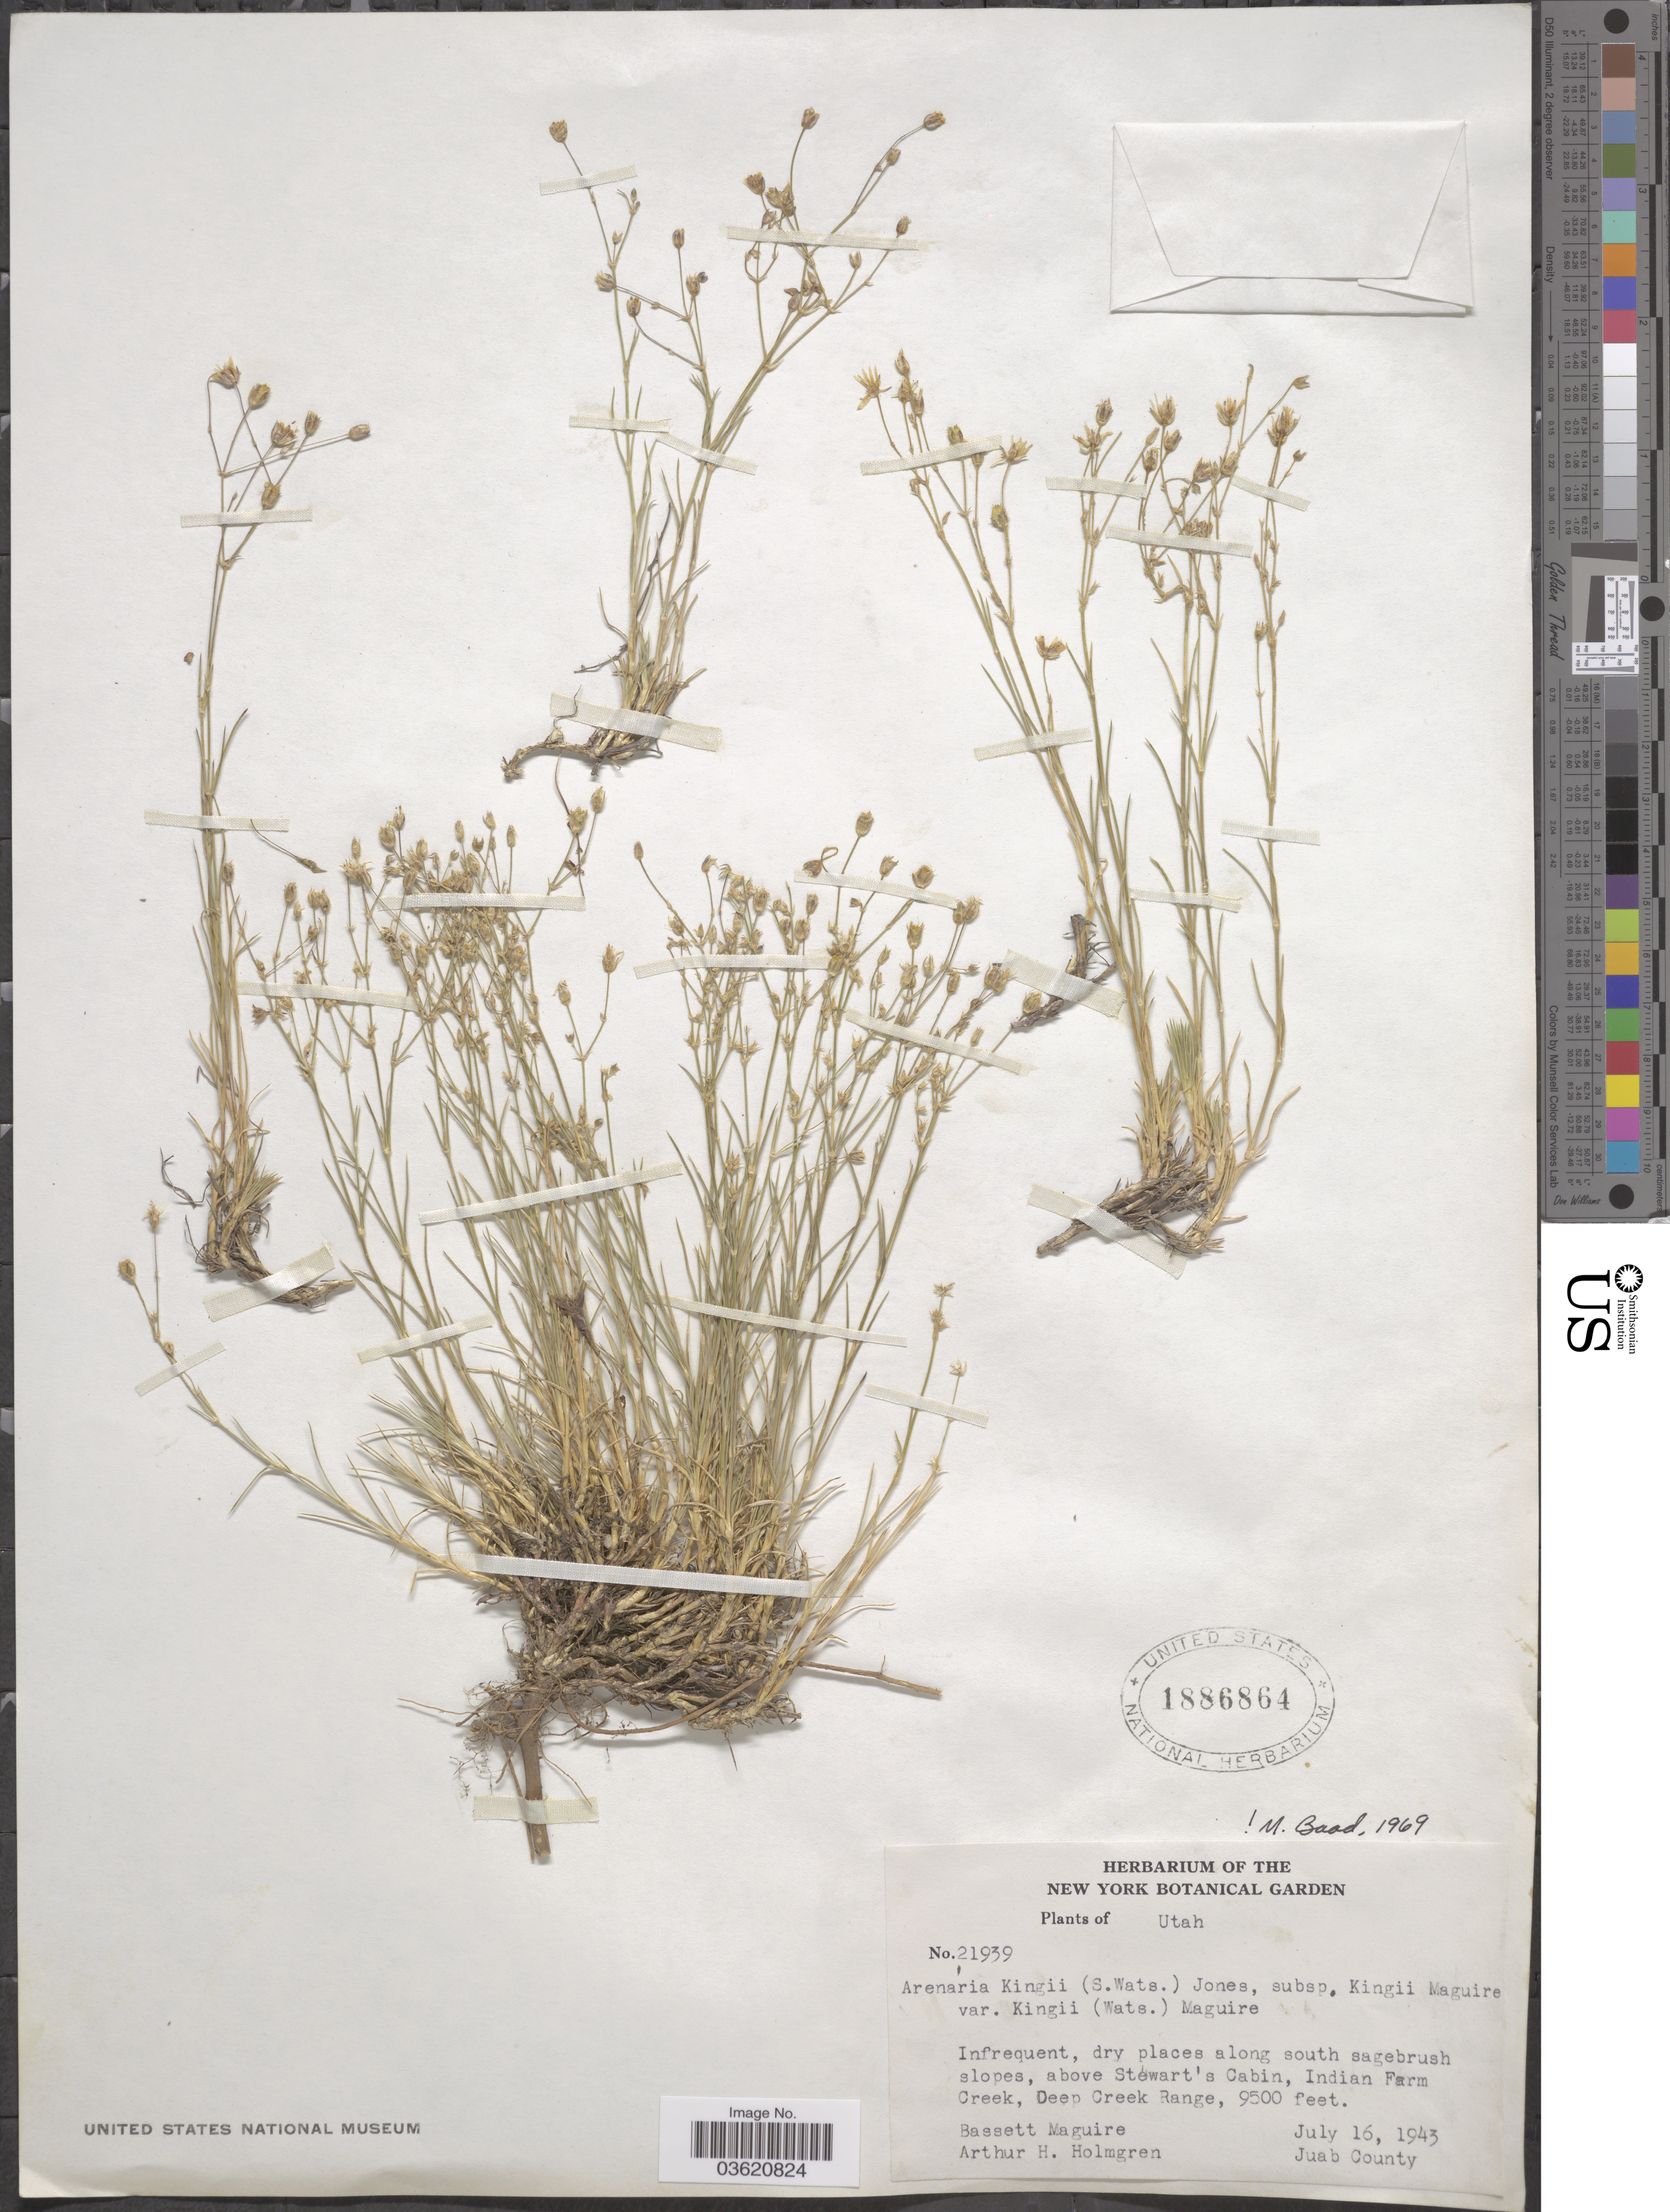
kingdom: Plantae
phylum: Tracheophyta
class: Magnoliopsida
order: Caryophyllales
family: Caryophyllaceae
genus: Eremogone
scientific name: Eremogone kingii var. kingii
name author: (S. Watson) Ikonn.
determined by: U.S. National Herbarium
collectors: B. Maguire & A. H. Holmgren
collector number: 21939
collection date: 1943-07-16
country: United States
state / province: Utah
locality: Above Stewart's Cabin, Indian Farm Creek, Deep Creek Range. Juab County.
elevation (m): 2896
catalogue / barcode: US 1886864